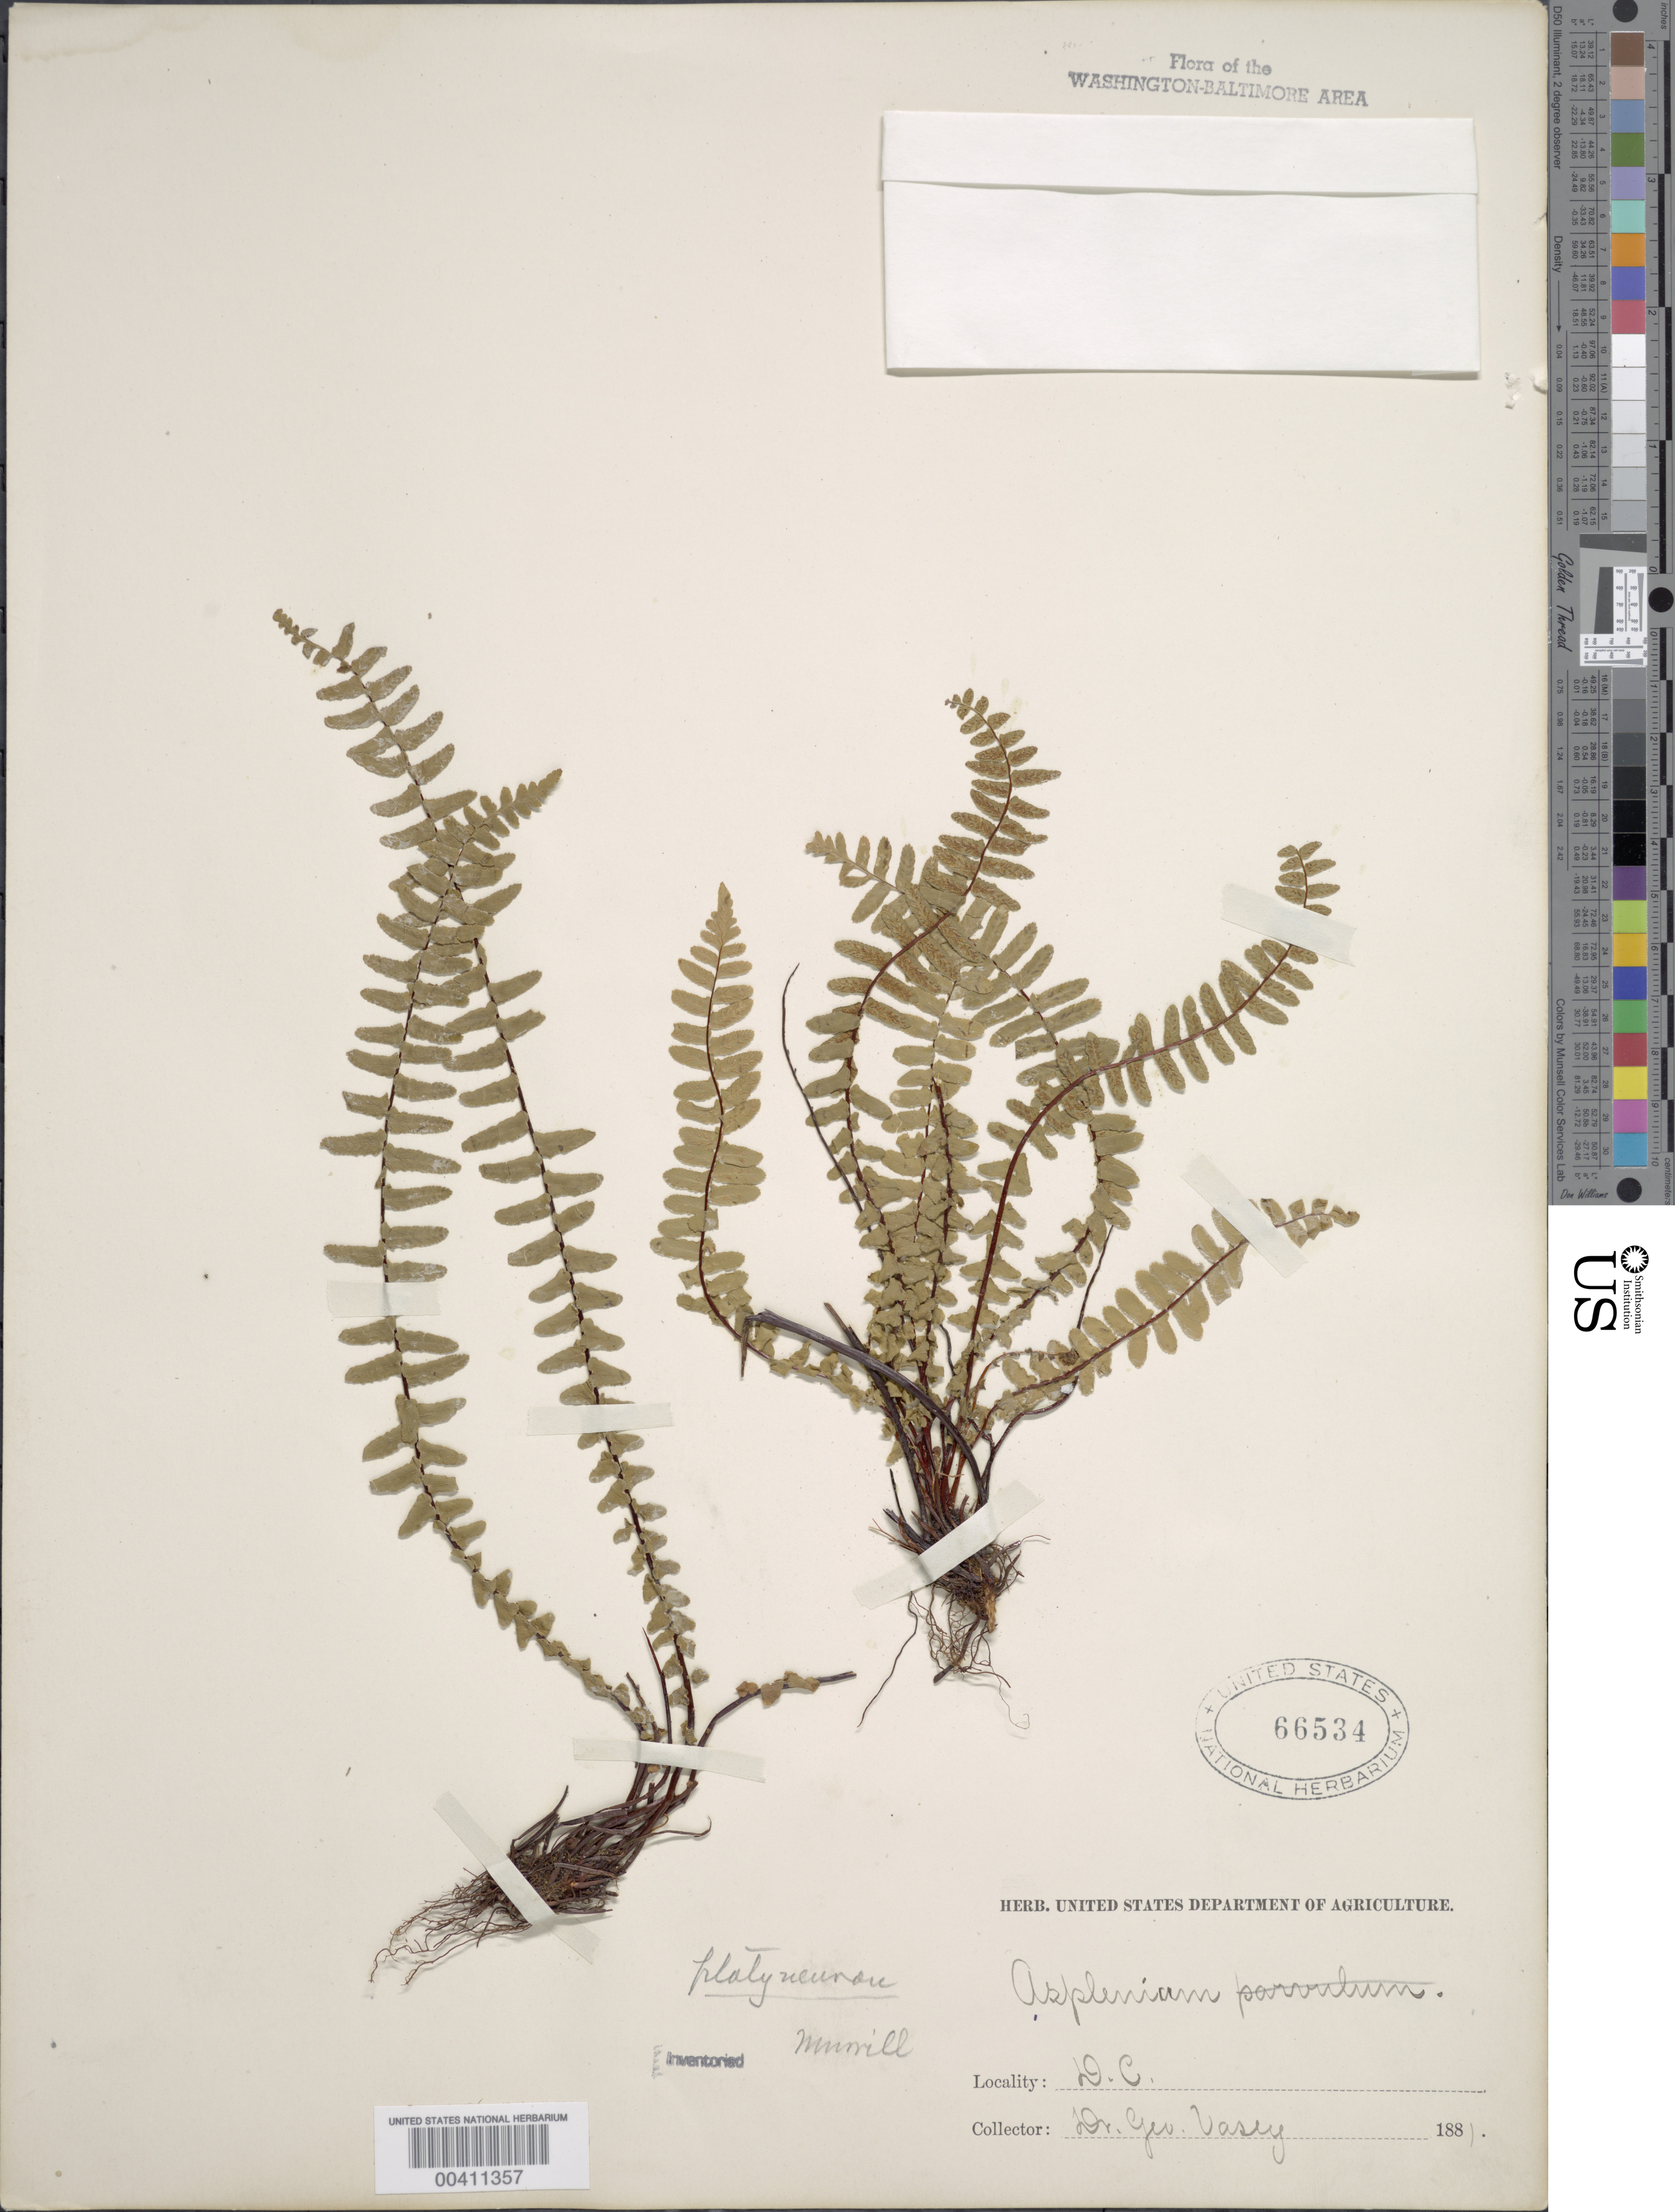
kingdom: Plantae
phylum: Tracheophyta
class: Polypodiopsida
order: Polypodiales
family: Aspleniaceae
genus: Asplenium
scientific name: Asplenium platyneuron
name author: (L.) Britton, Stearns & Poggenb.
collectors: G. Vasey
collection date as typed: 1881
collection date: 1881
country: United States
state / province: District of Columbia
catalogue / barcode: US 66534